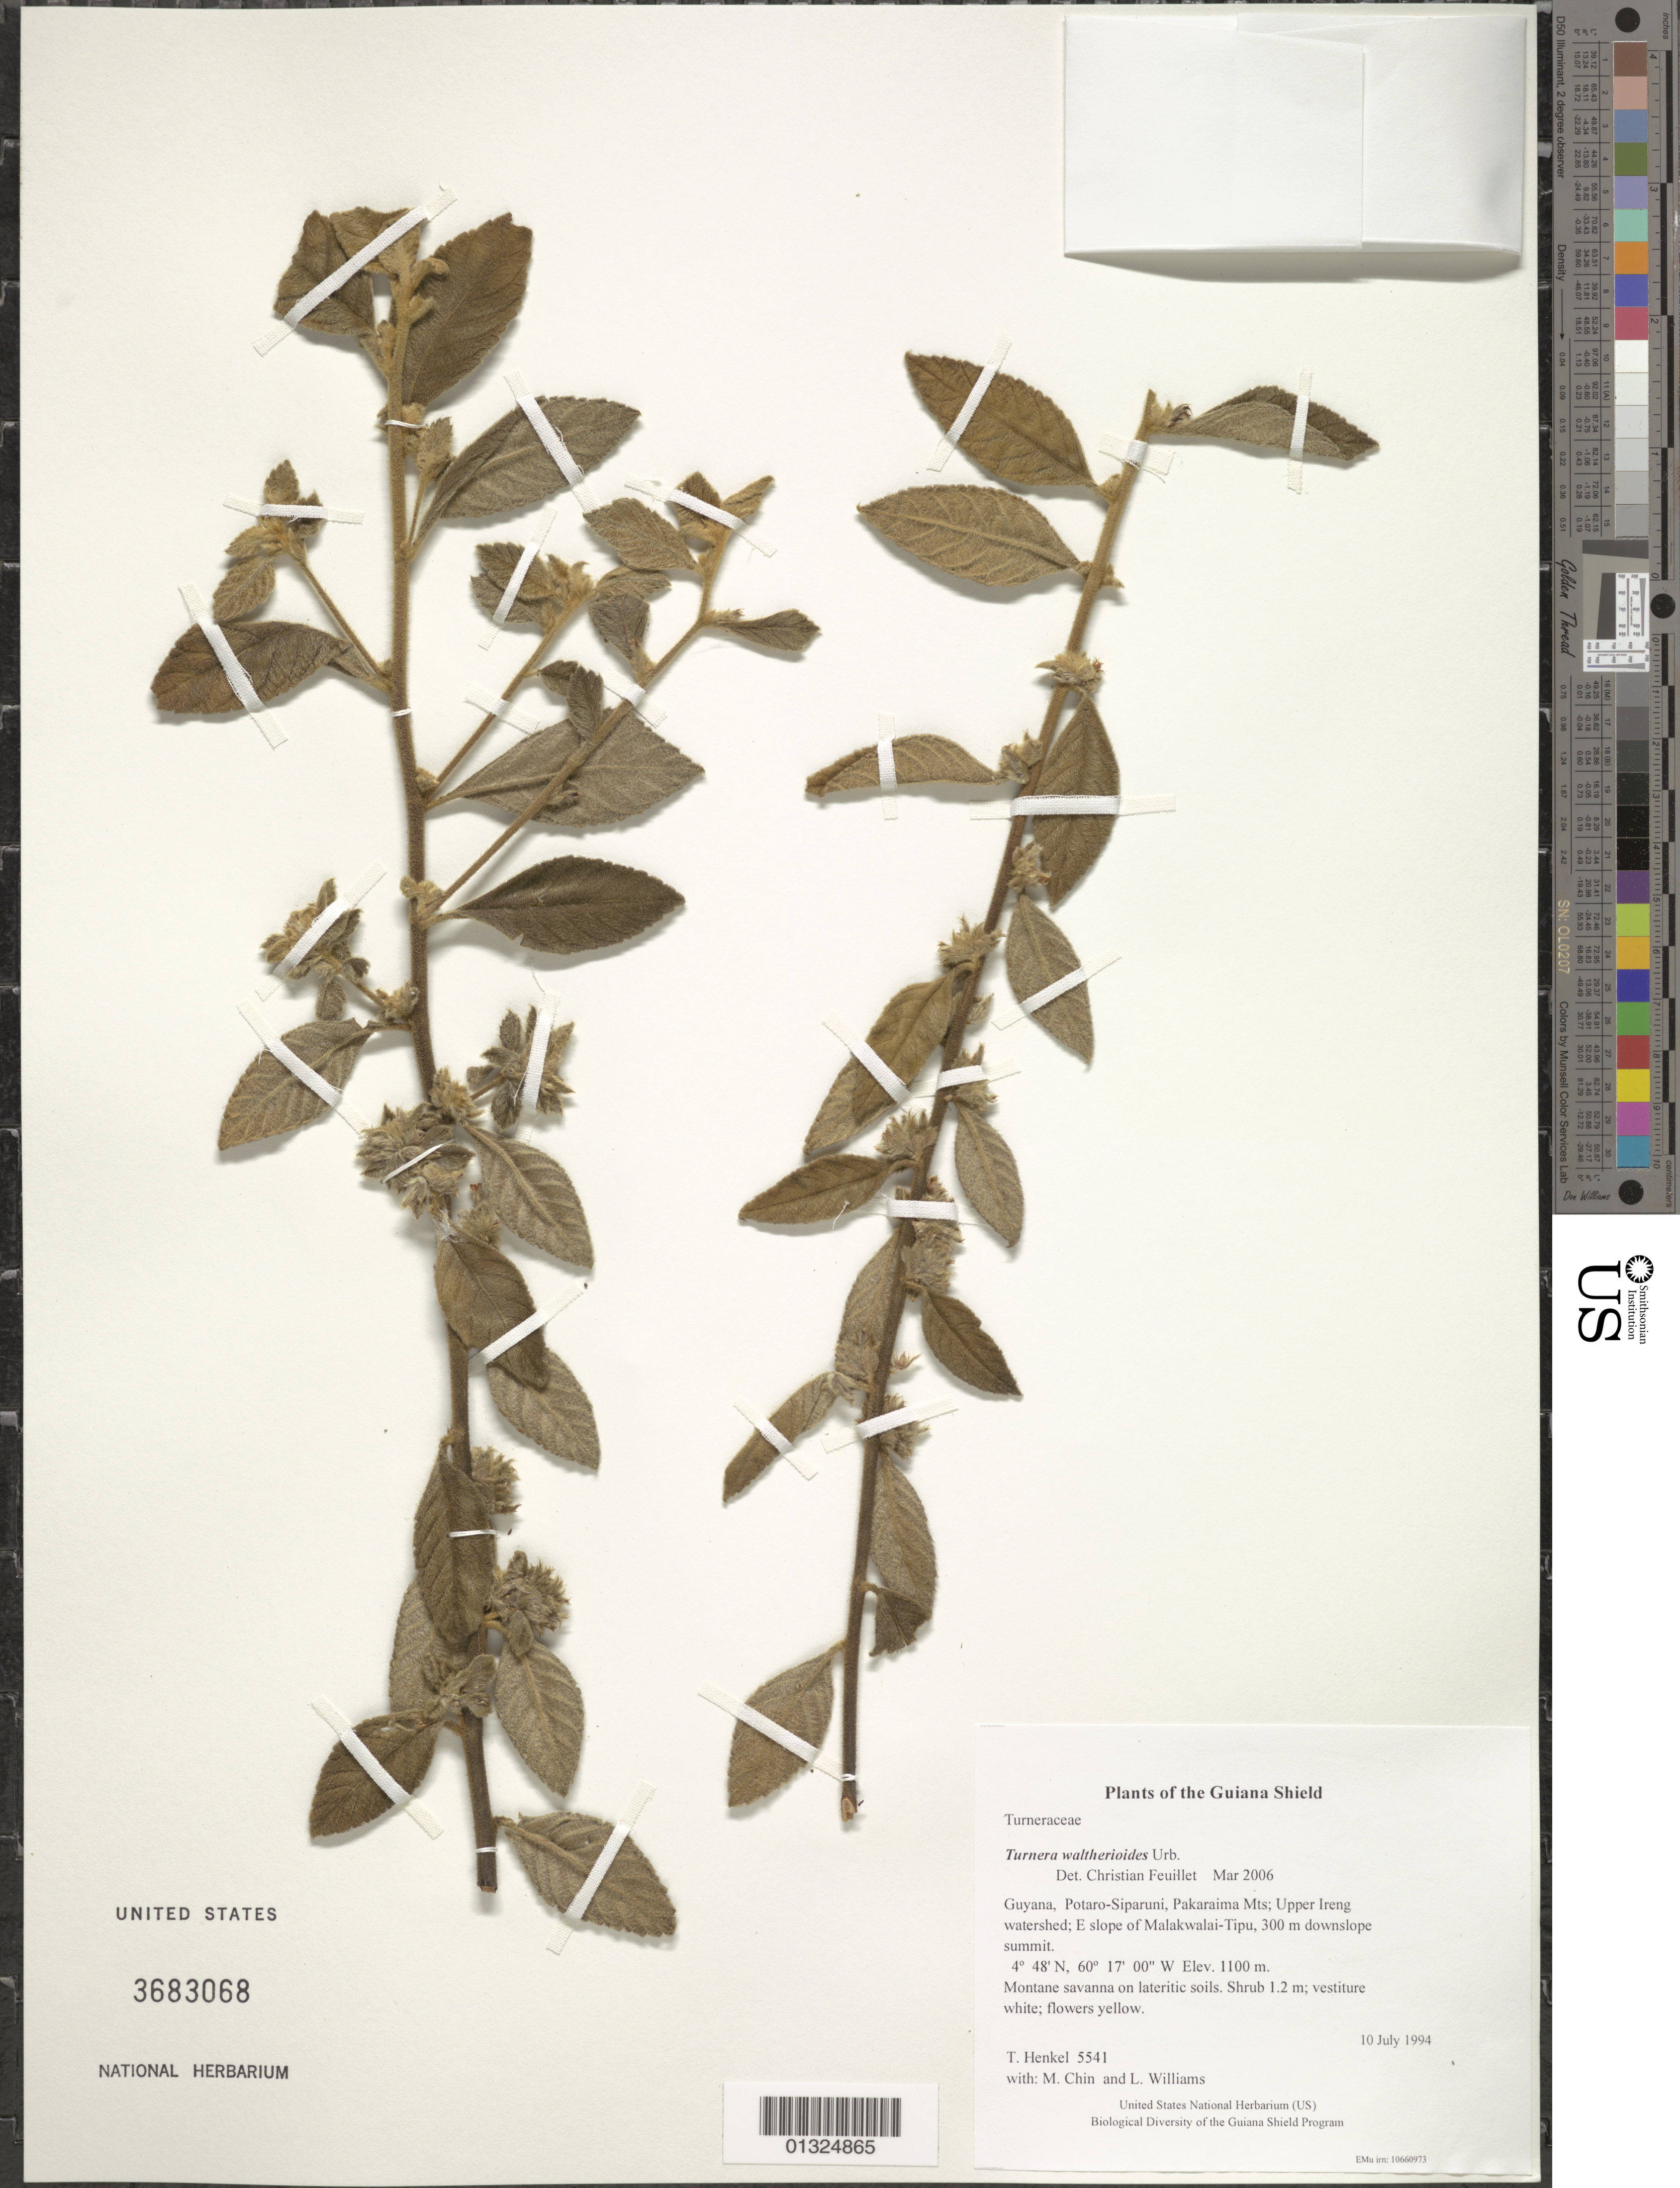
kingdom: Plantae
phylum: Tracheophyta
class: Magnoliopsida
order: Malpighiales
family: Turneraceae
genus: Oxossia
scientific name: Oxossia waltherioides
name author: (Urb.) L. Rocha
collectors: T. Henkel, M. Chin & L. Williams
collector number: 5541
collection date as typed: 10 July 1994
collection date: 1994-07-10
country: Guyana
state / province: Potaro-Siparuni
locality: Pakaraima Mts; Upper Ireng watershed; E slope of Malakwalai-Tipu, 300 m downslope summit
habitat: Montane savanna on lateritic soils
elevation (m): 1100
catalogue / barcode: US 3683068